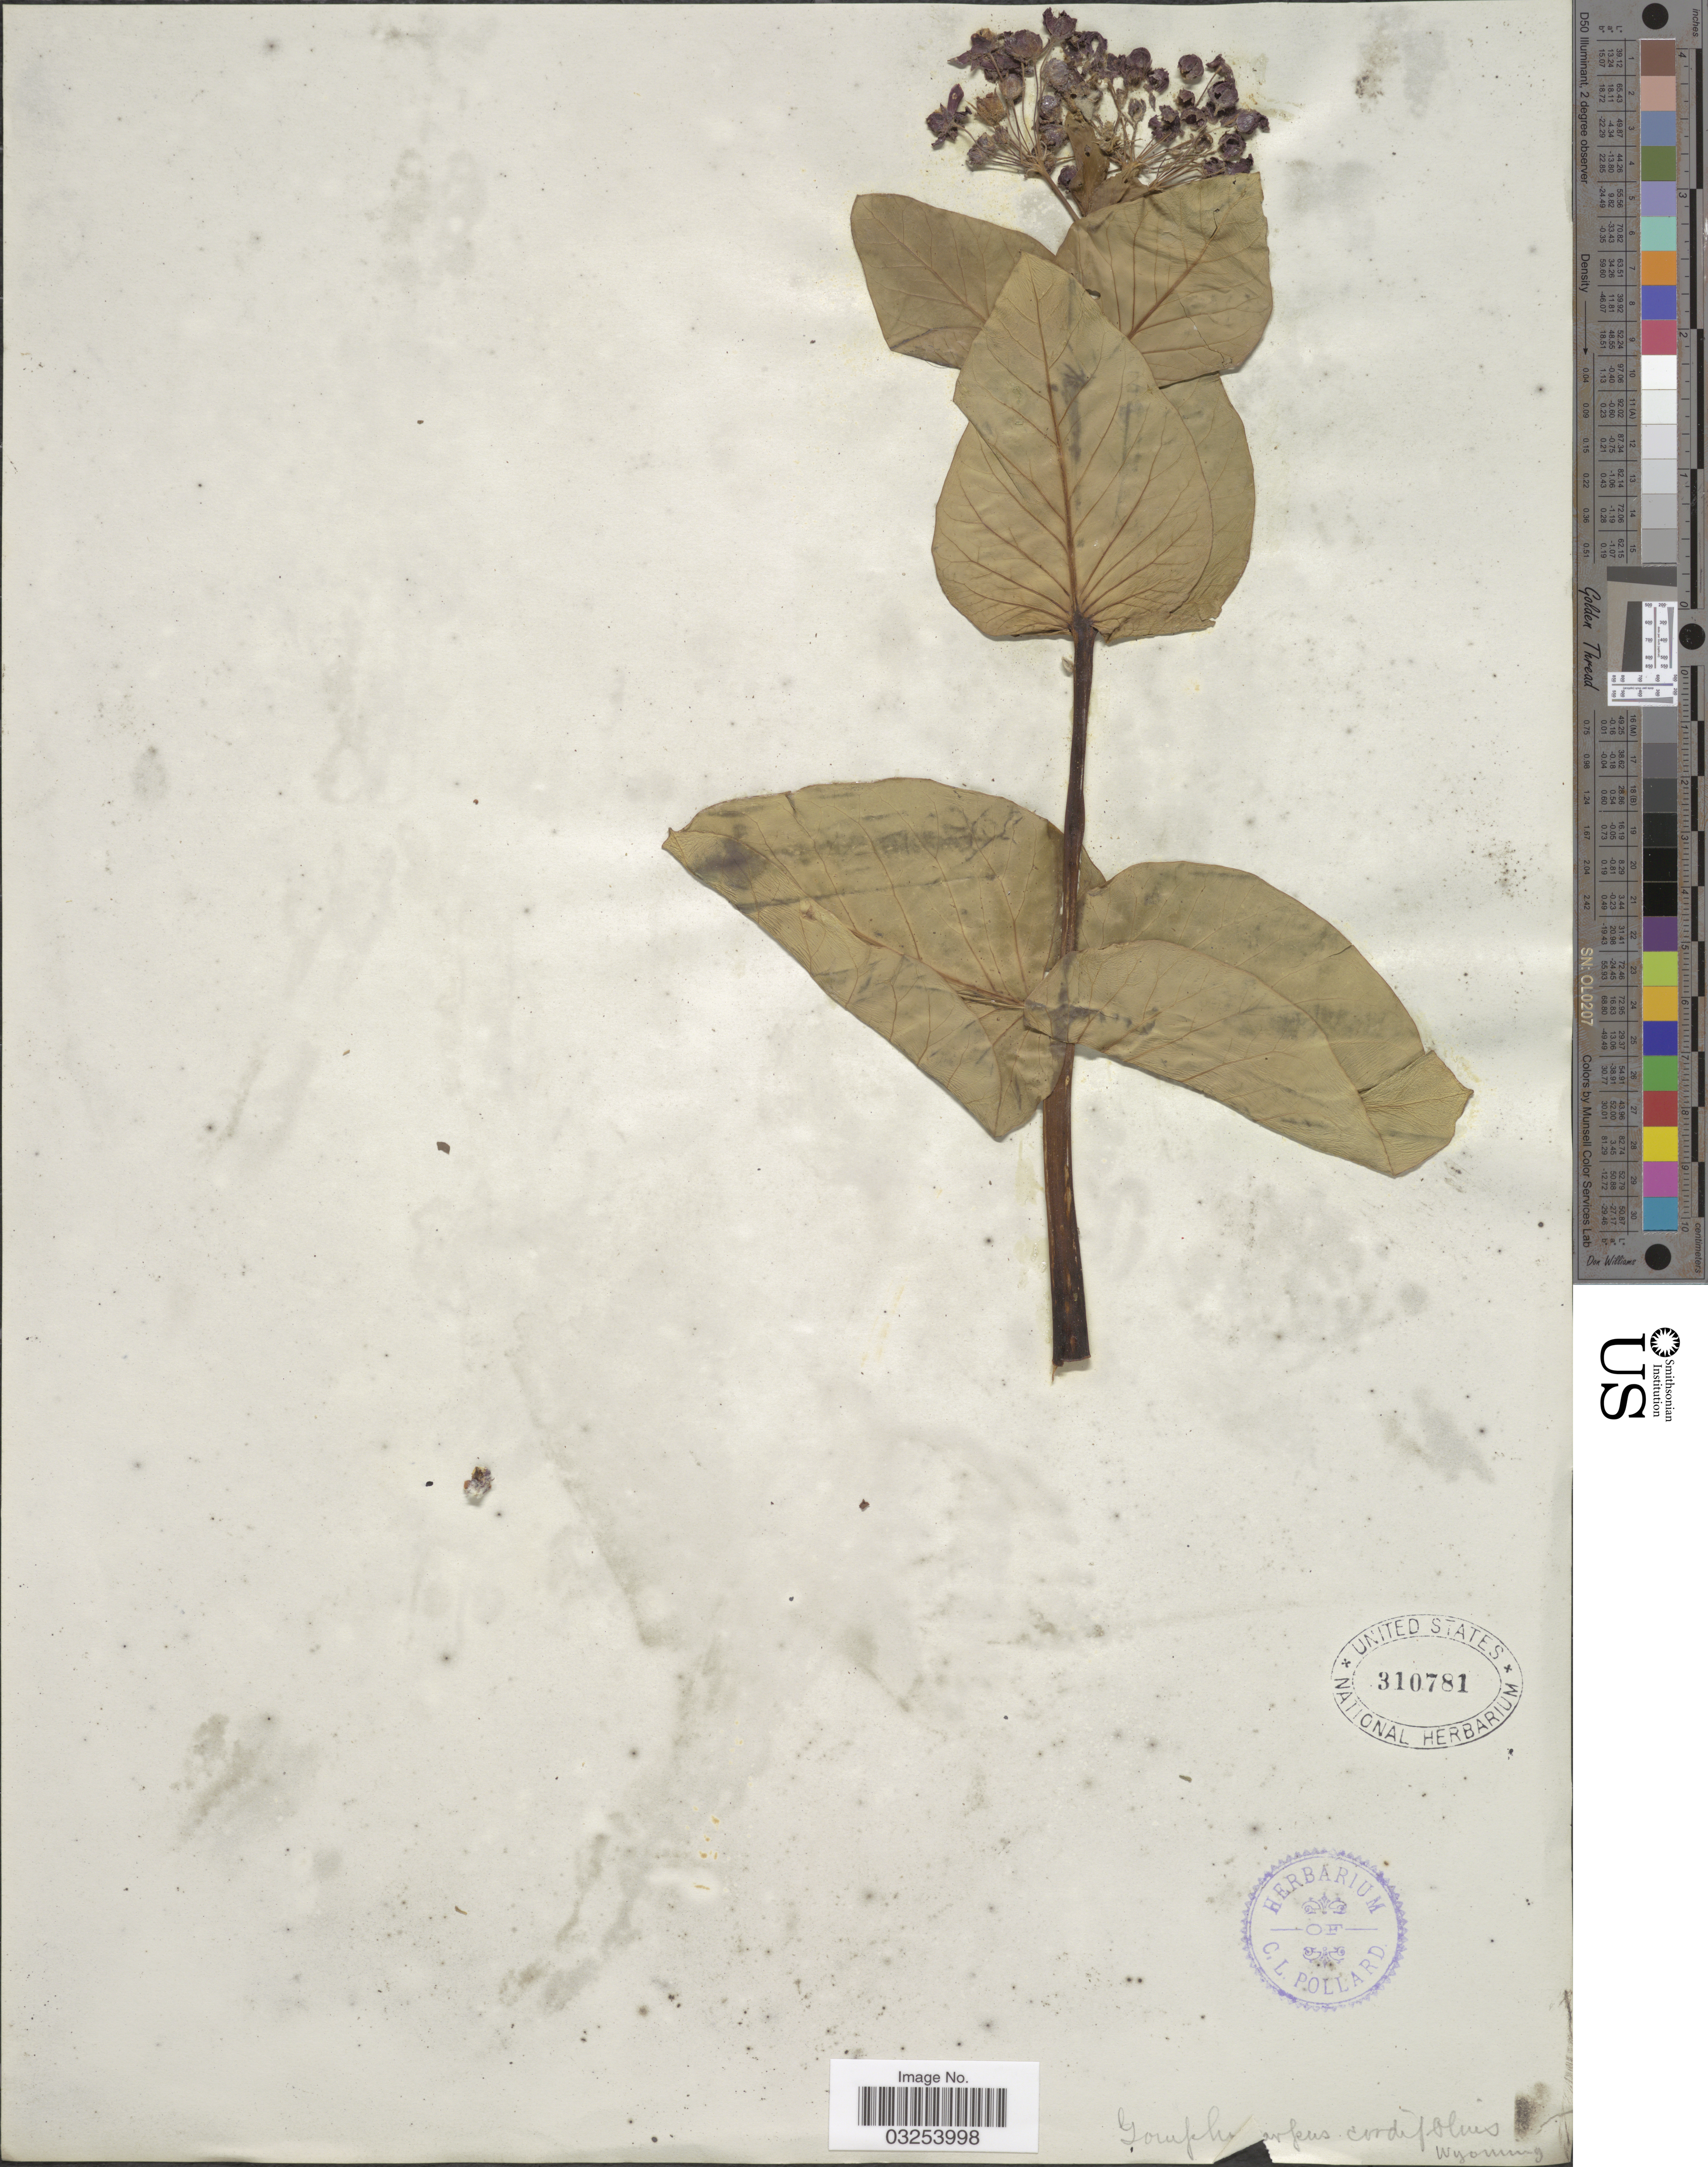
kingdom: Plantae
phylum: Tracheophyta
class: Magnoliopsida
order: Gentianales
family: Apocynaceae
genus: Asclepias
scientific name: Asclepias cordifolia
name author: (Benth.) Jeps.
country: United States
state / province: Wyoming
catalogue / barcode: US 310781